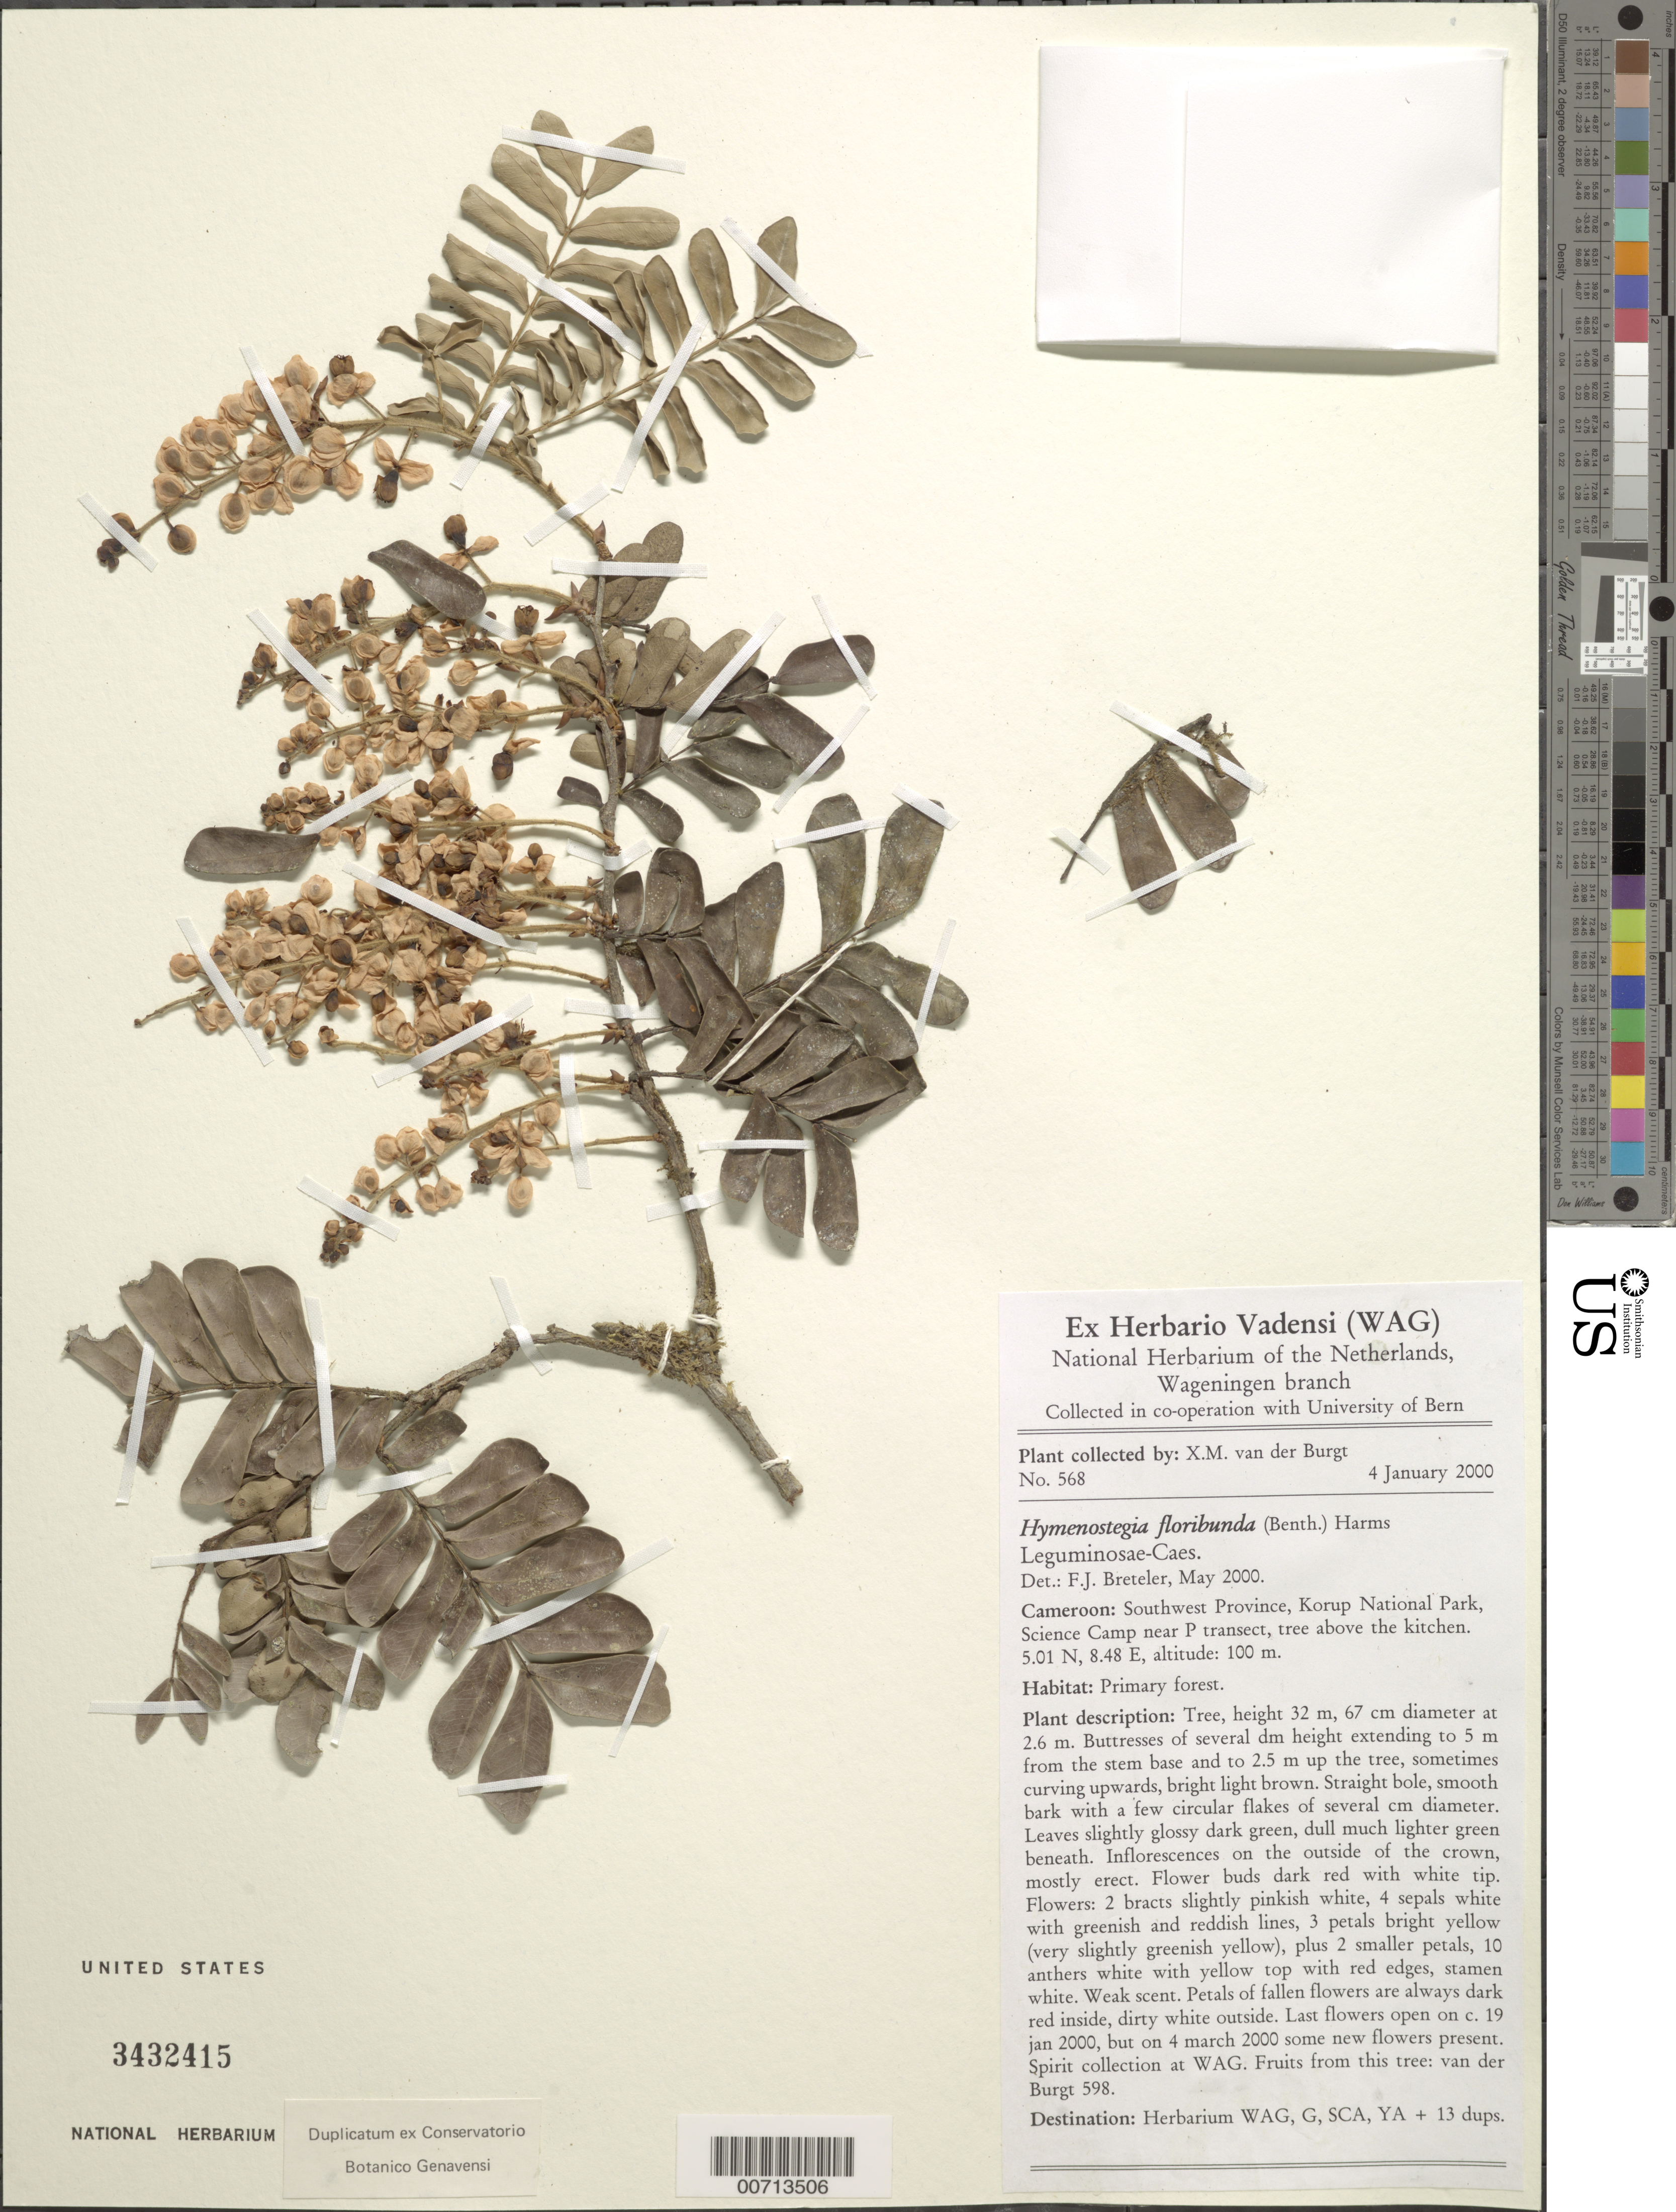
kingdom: Plantae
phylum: Tracheophyta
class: Magnoliopsida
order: Fabales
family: Fabaceae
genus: Hymenostegia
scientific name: Hymenostegia floribunda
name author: (Benth.) Harms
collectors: X. M. van der Burgt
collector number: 568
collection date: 2000-01-08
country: Cameroon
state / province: Sud-Ouest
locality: Korup National Park, Science Camp near P transect.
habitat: Primary forest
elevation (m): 100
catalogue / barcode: US 3432415